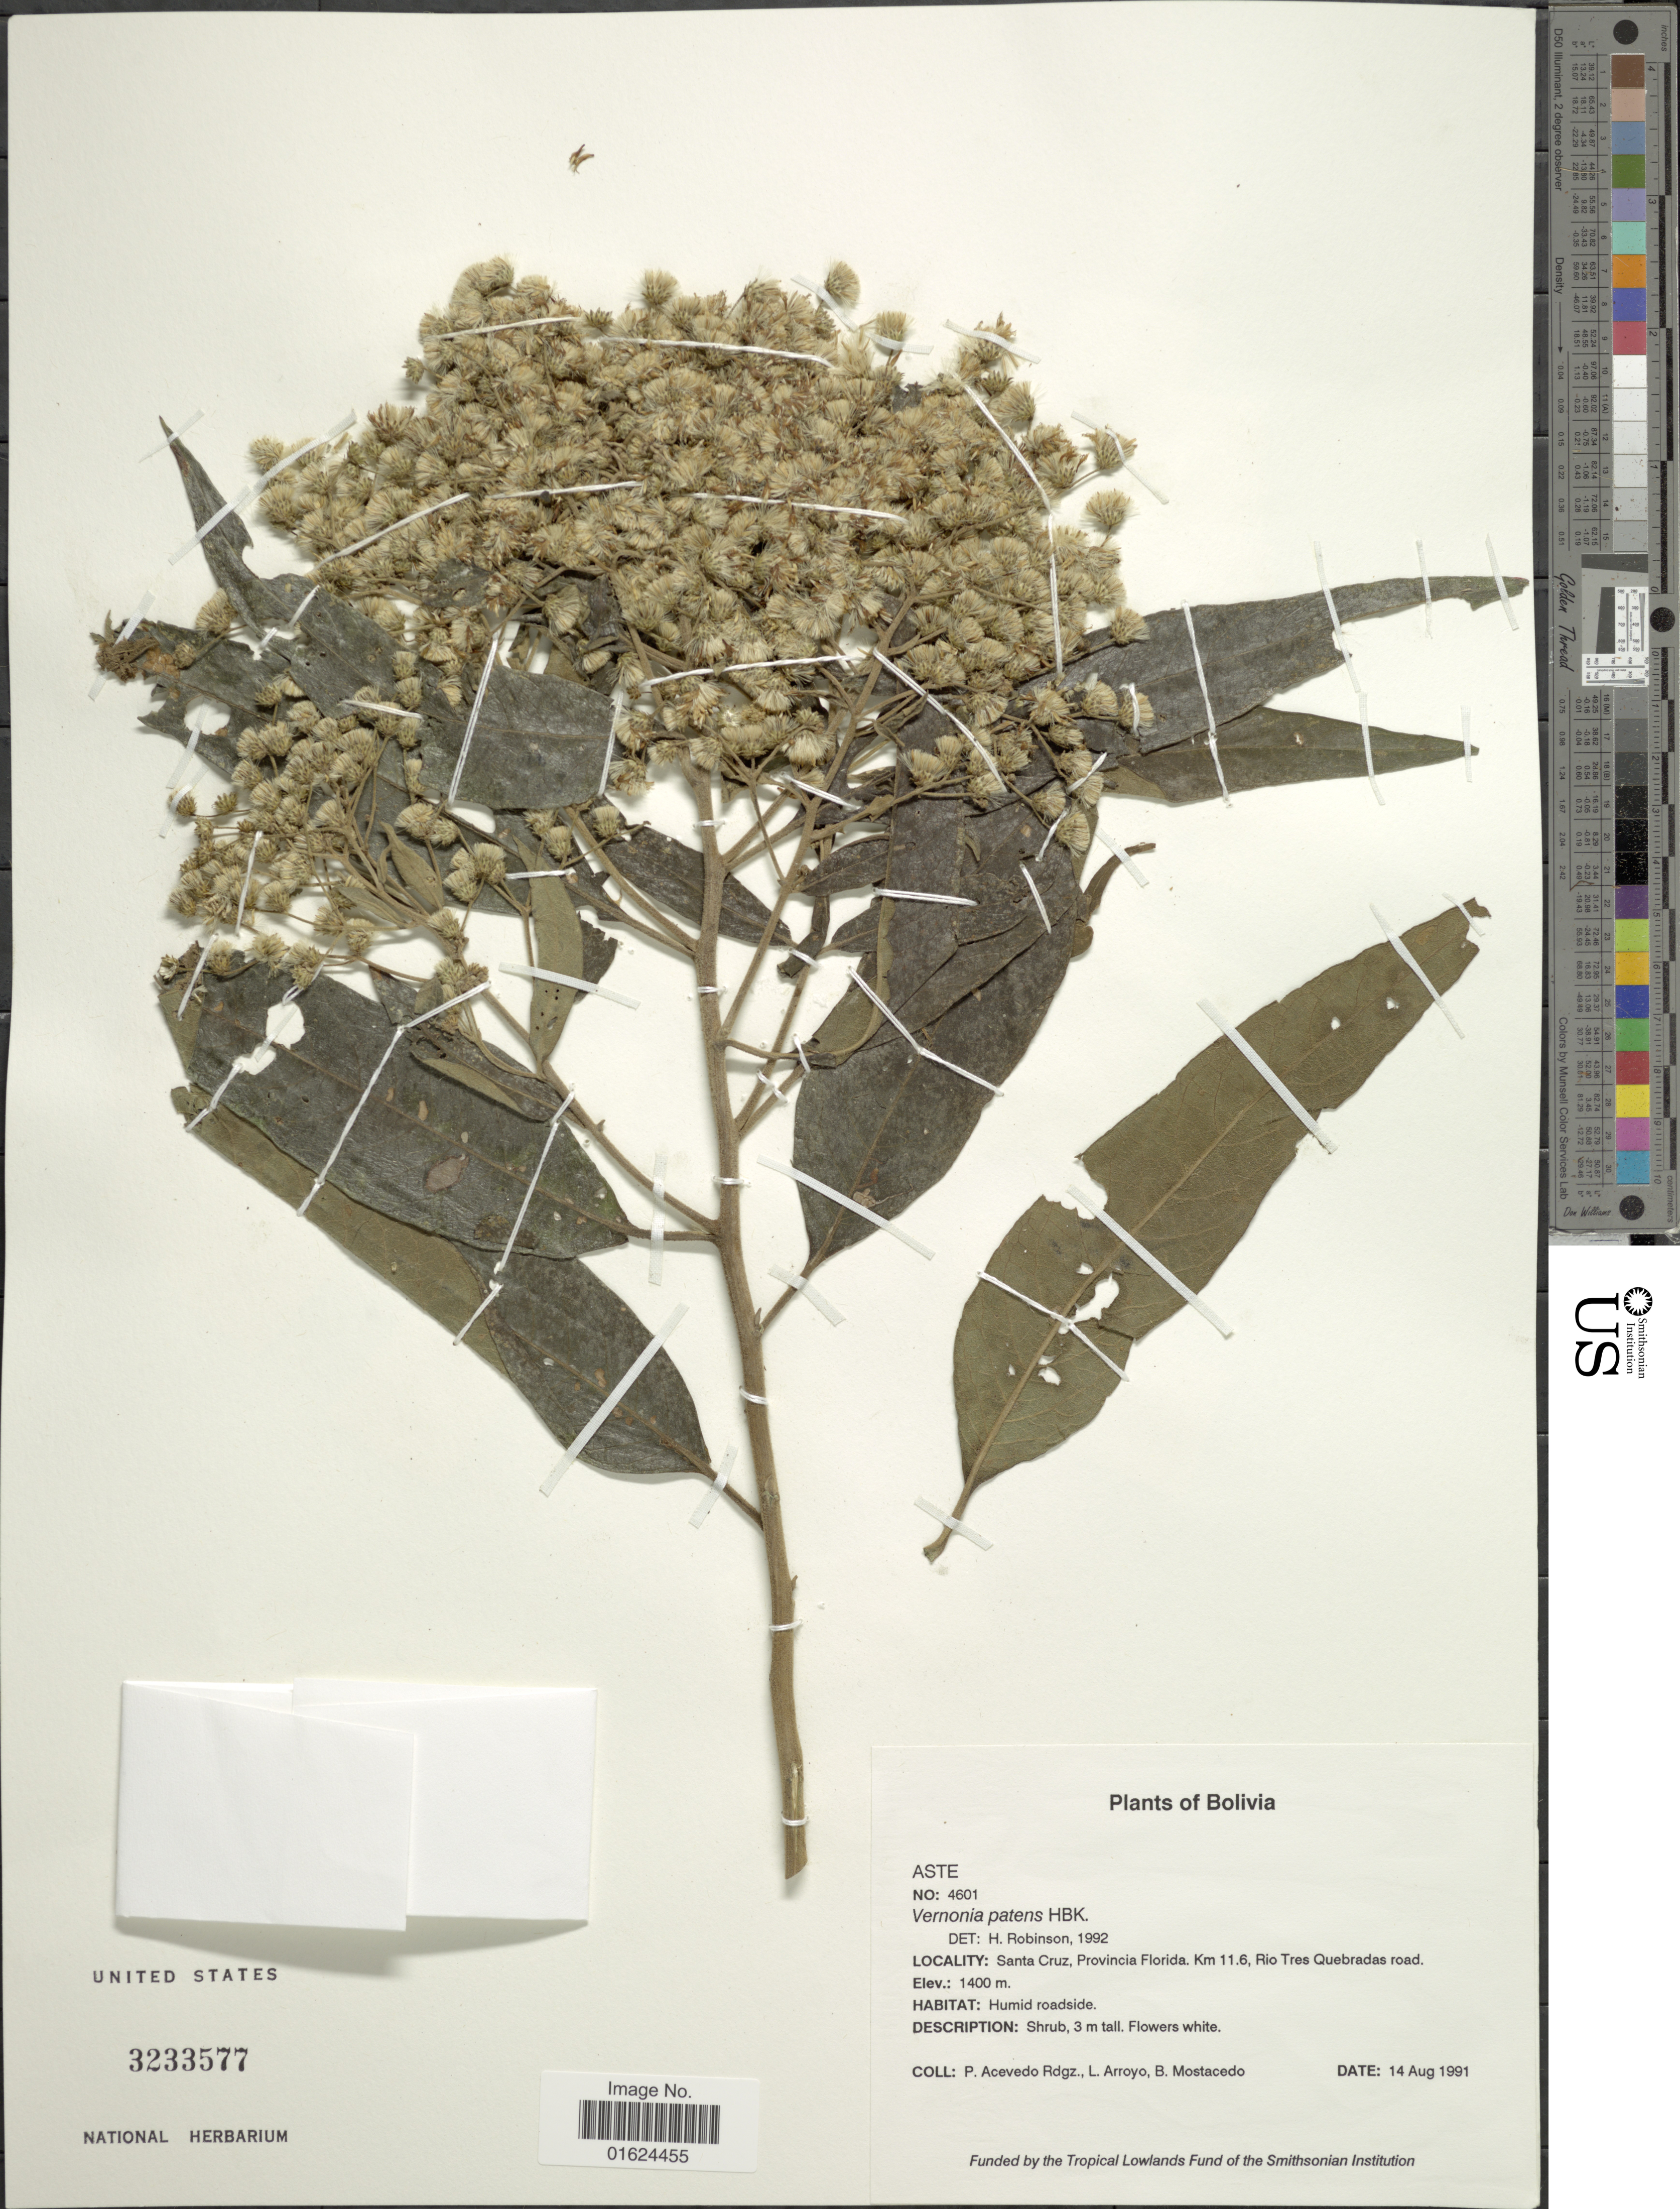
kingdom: Plantae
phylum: Tracheophyta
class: Magnoliopsida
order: Asterales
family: Asteraceae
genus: Vernonanthura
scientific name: Vernonanthura patens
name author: (Kunth) H. Rob.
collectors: P. Acevedo-Rodr., L. Arroyo & B. Mostacedo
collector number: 4601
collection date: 1991-08-14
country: Bolivia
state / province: Santa Cruz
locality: Provincia Florida. Km 11.6, Rio Tres Quebradas road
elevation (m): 1400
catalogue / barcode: US 3233577